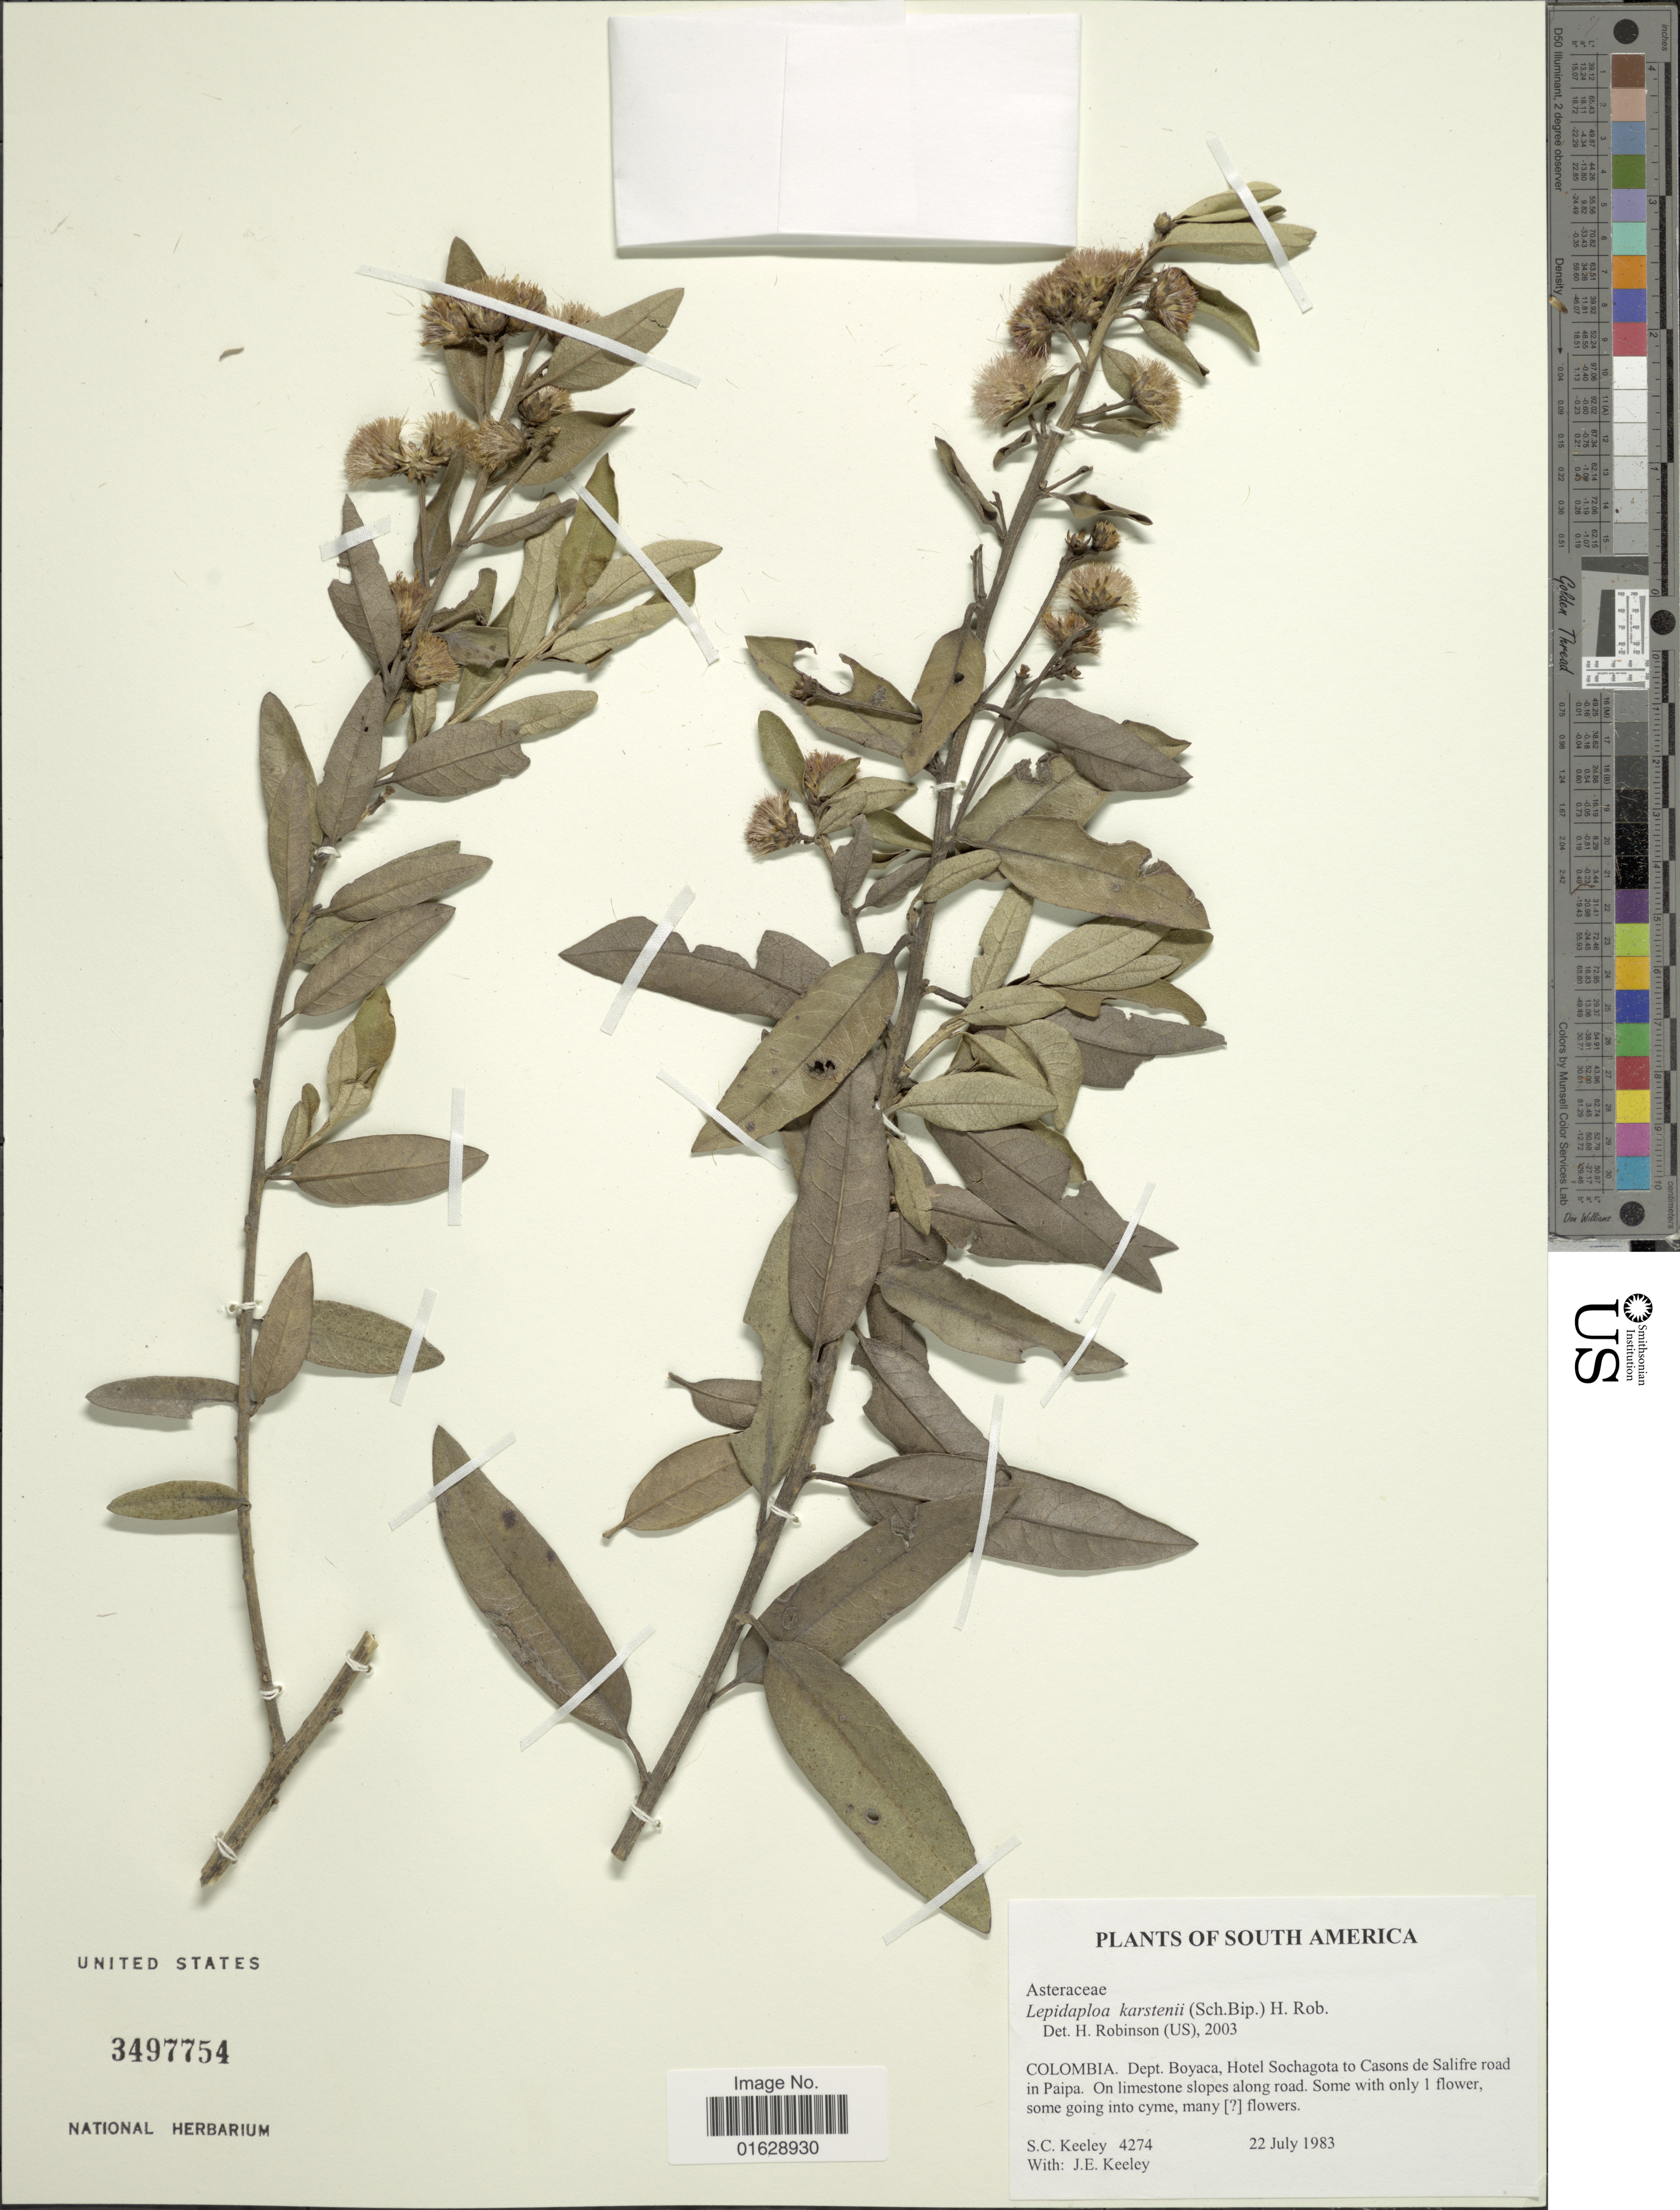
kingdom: Plantae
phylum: Tracheophyta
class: Magnoliopsida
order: Asterales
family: Asteraceae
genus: Lepidaploa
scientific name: Lepidaploa karstenii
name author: (Sch. Bip.) H. Rob.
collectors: S. C. Keeley & J. E. Keeley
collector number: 4274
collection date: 1983-07-22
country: Colombia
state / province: Boyacá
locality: Hotel Sochagota to Casons de Salifre road in Paipa. Along road.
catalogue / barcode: US 3497754